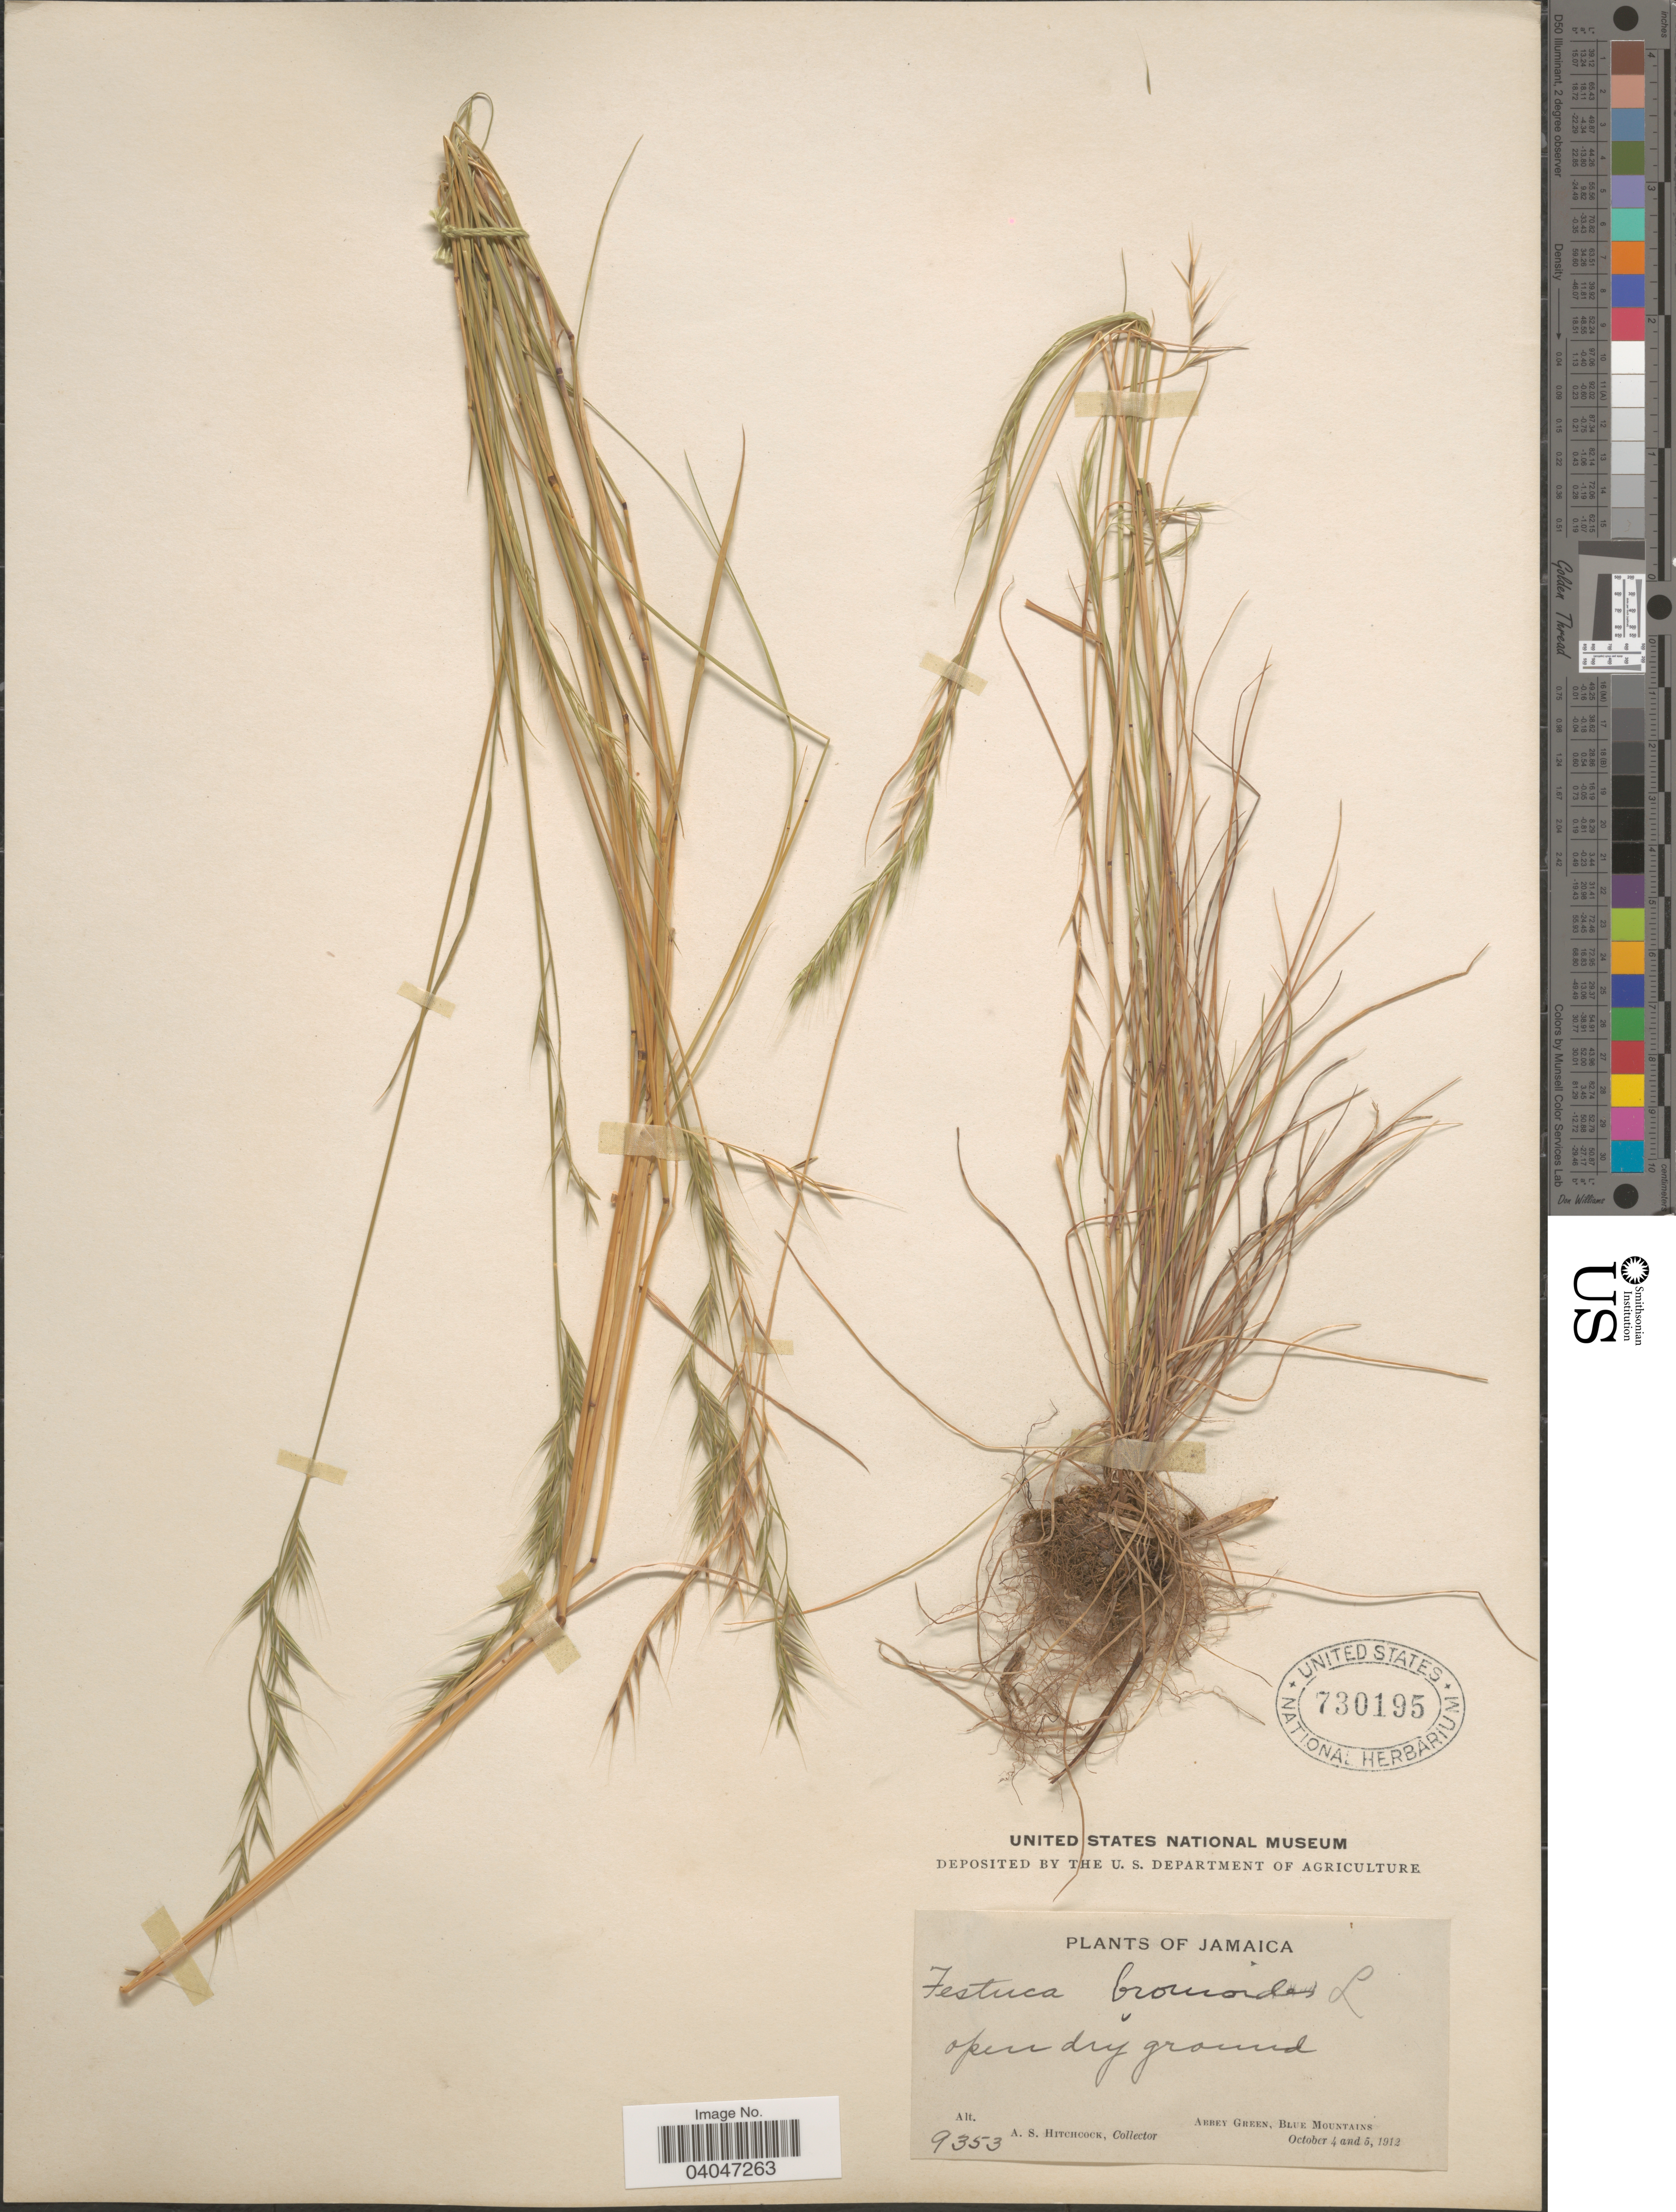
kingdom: Plantae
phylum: Tracheophyta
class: Liliopsida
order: Poales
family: Poaceae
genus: Festuca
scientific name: Festuca bromoides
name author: L.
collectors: A. S. Hitchcock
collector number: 9353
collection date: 1912-10-04/1912-10-05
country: Jamaica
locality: Abbey Green, Blue Mountains.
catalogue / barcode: US 730195